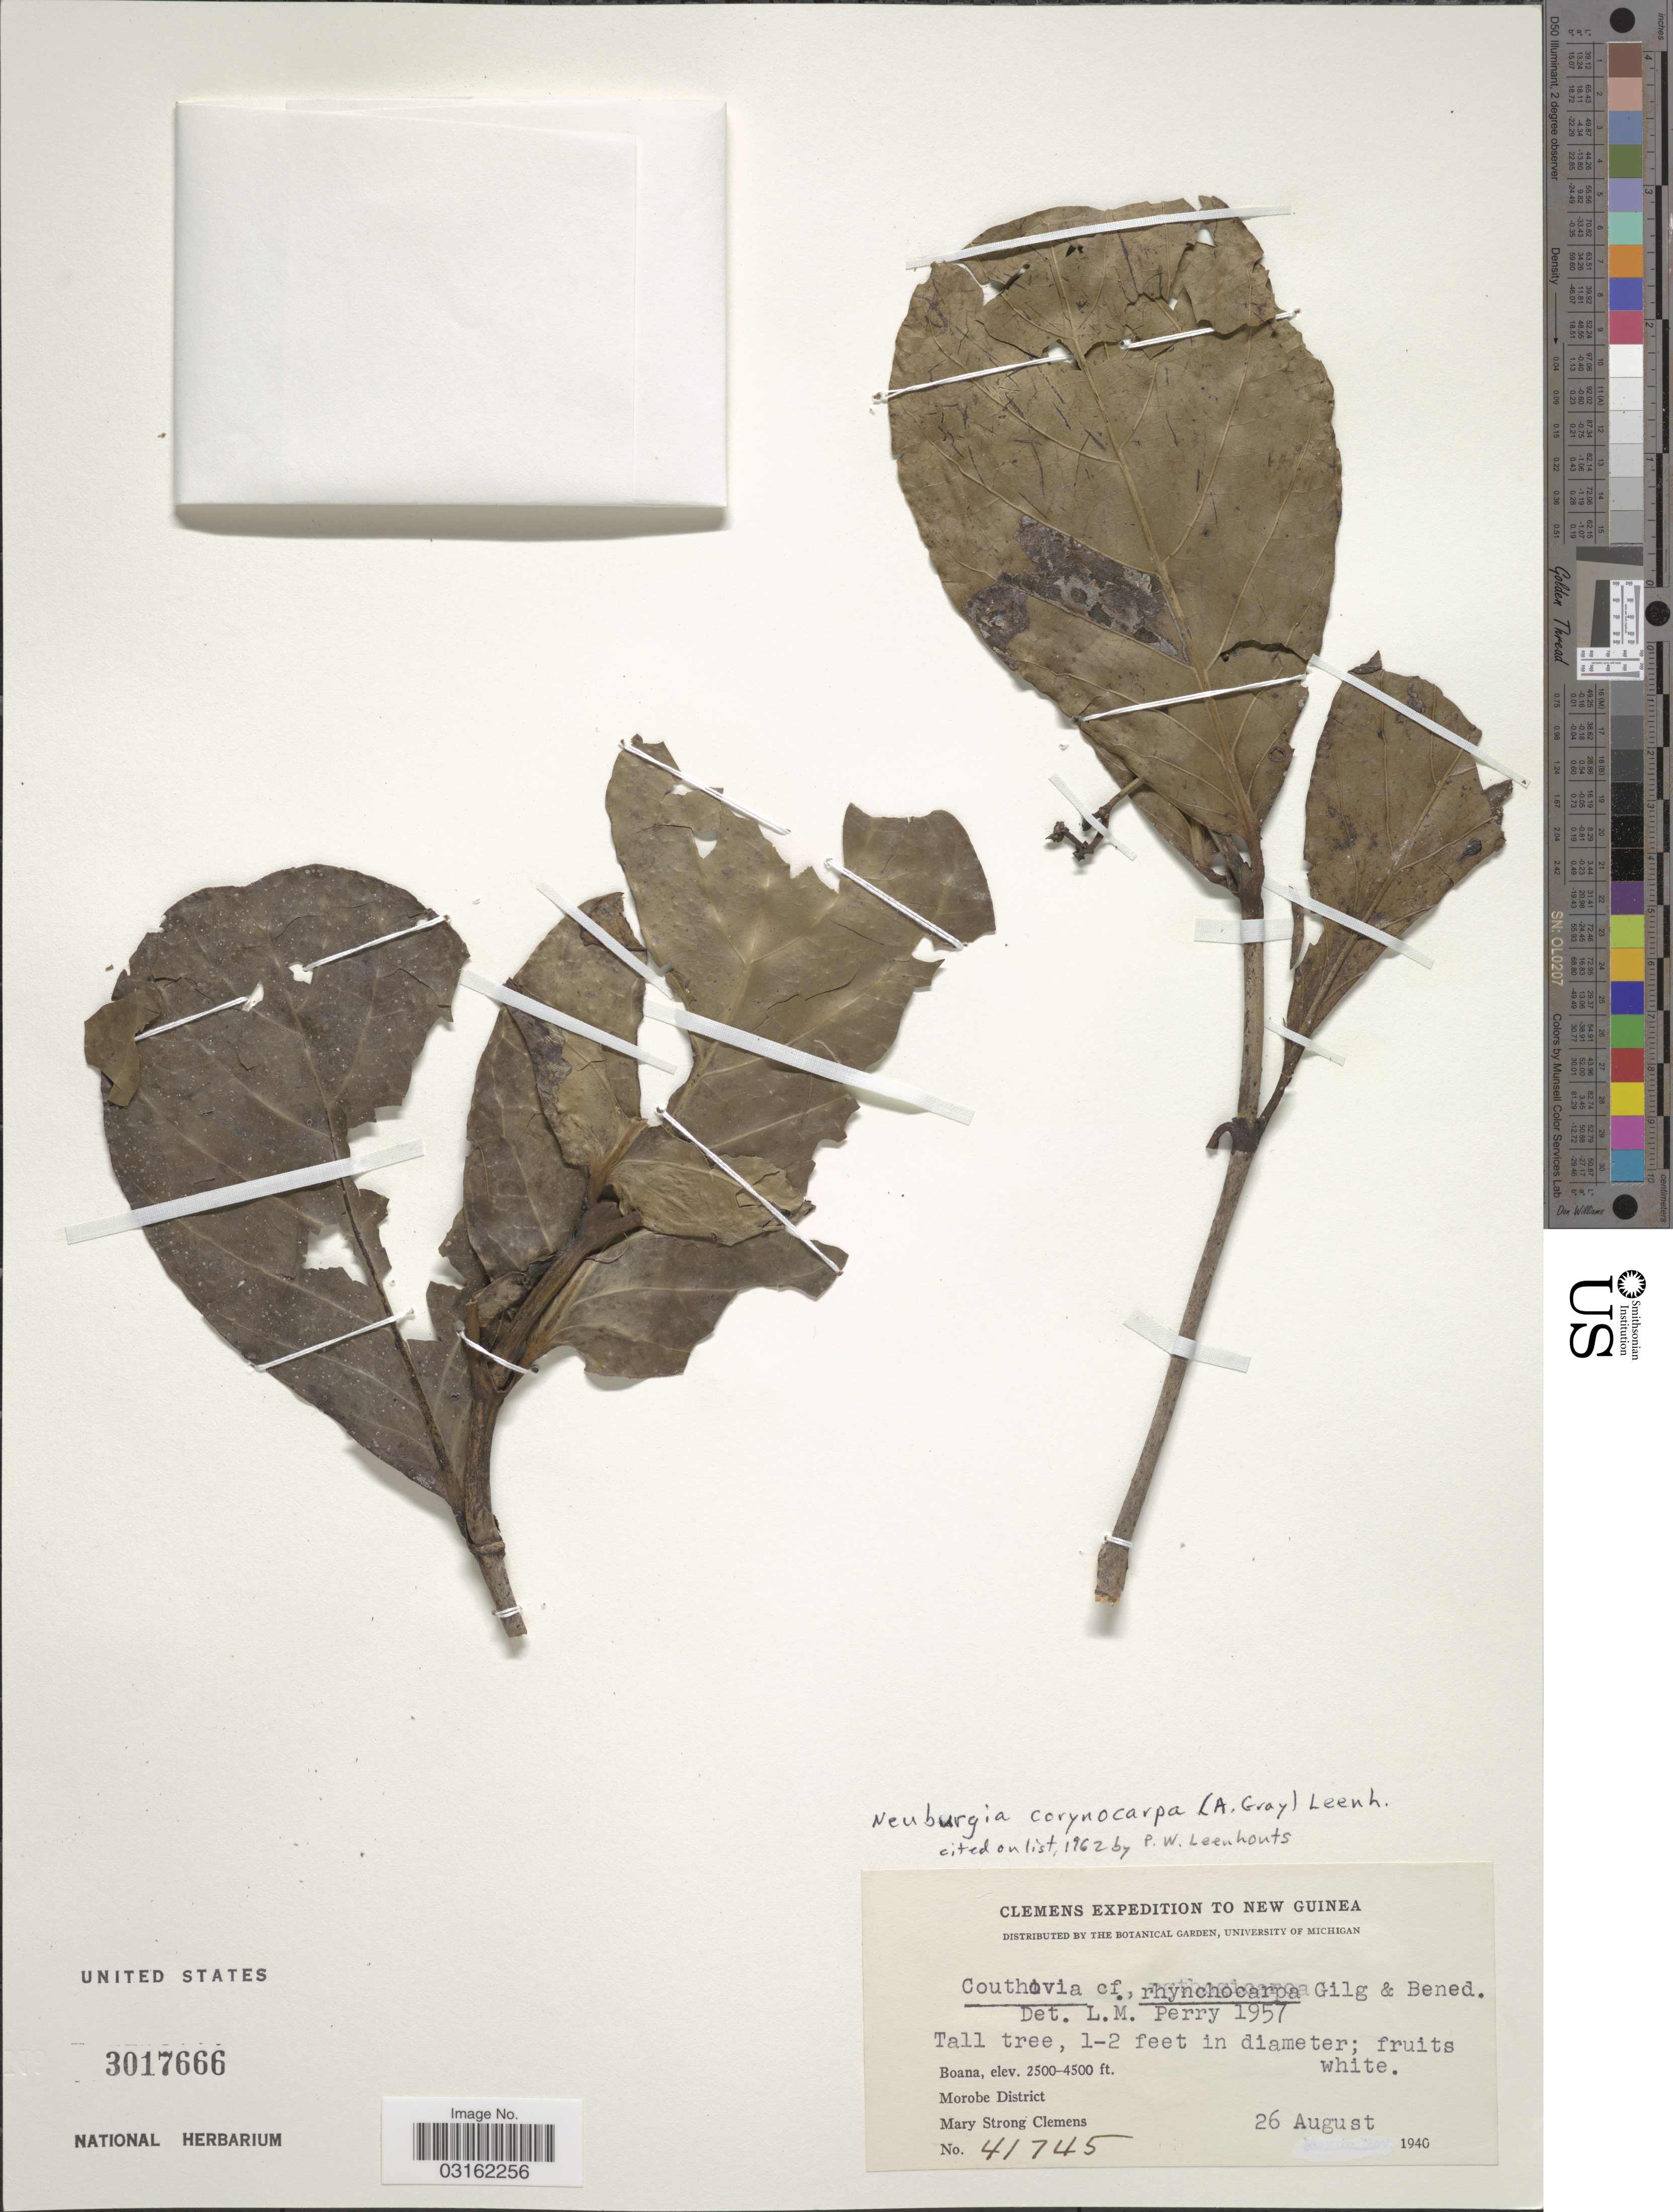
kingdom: Plantae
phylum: Tracheophyta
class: Magnoliopsida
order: Gentianales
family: Loganiaceae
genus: Neuburgia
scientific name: Neuburgia corynocarpa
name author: (A. Gray) Leenh.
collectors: M. S. Clemens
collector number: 41745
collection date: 1940-08-26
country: Papua New Guinea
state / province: Morobe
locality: New Guinea, Boana, Morobe District.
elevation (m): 762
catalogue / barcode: US 3017666